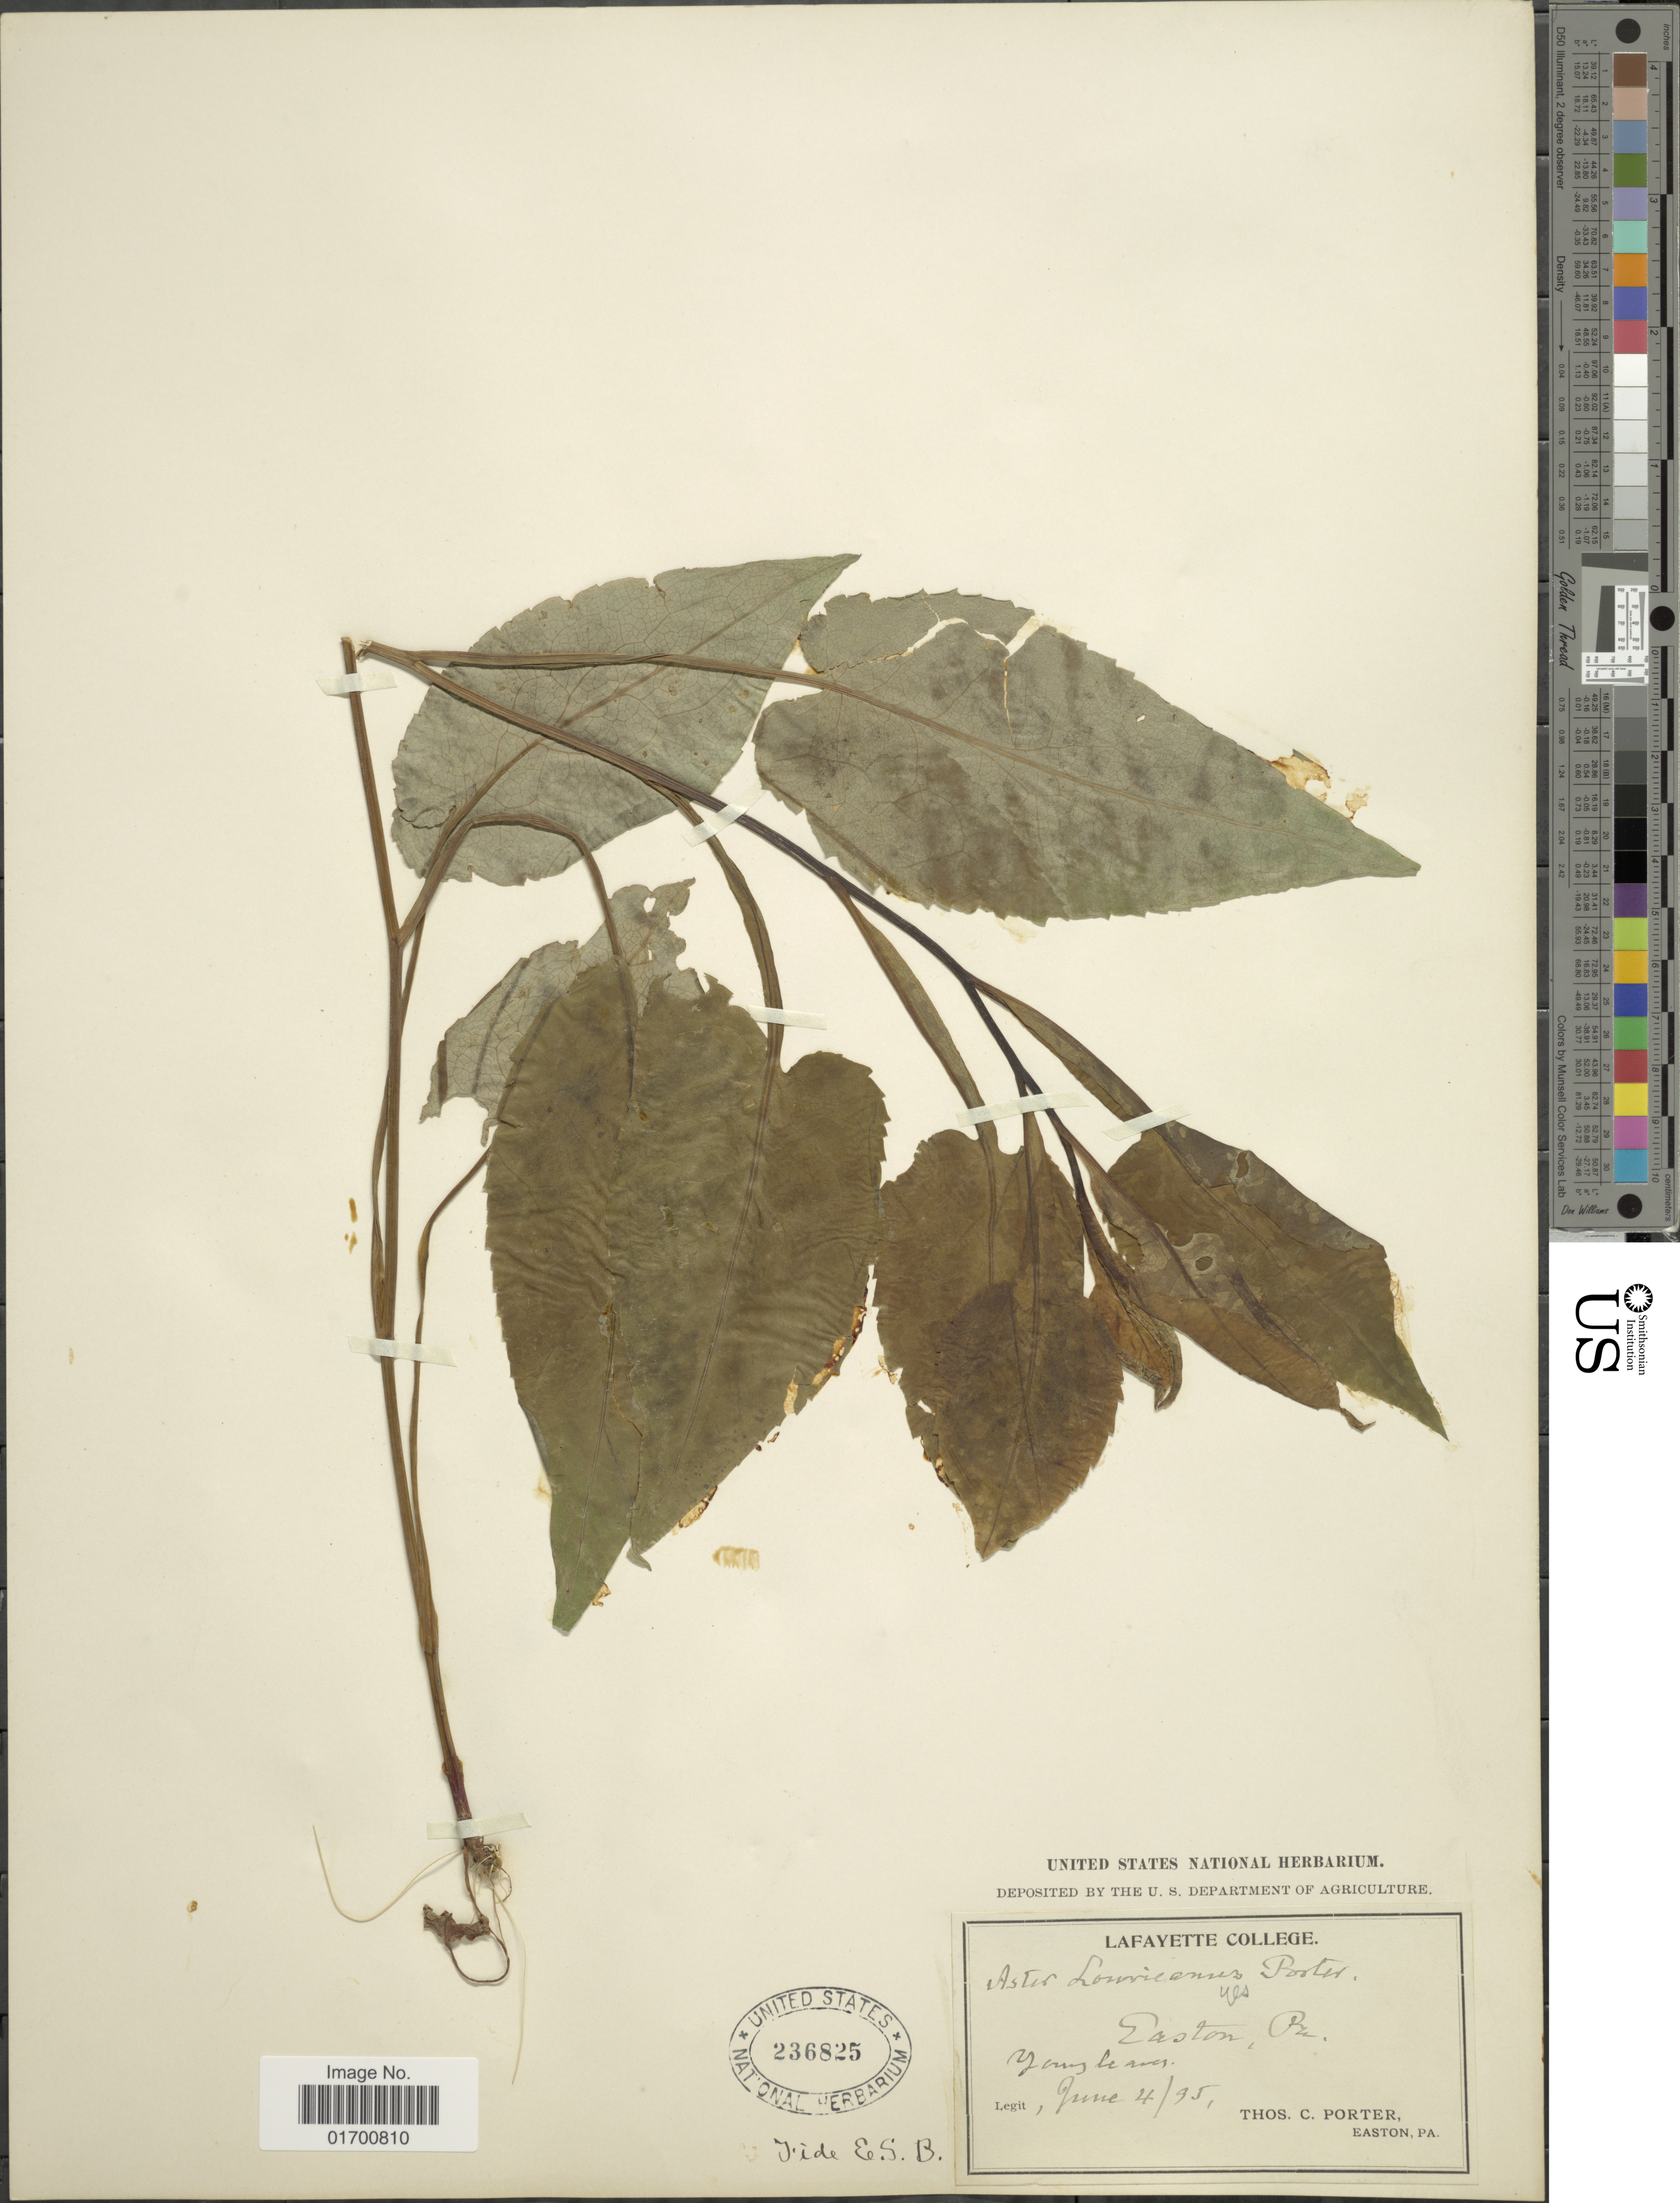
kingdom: Plantae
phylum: Tracheophyta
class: Magnoliopsida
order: Asterales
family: Asteraceae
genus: Symphyotrichum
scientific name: Symphyotrichum lowrieanum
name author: (Porter) G.L. Nesom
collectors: T. C. Porter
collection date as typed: Transcribed d/m/y: 4/6/95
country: United States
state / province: Pennsylvania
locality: Easton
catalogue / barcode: US 236825